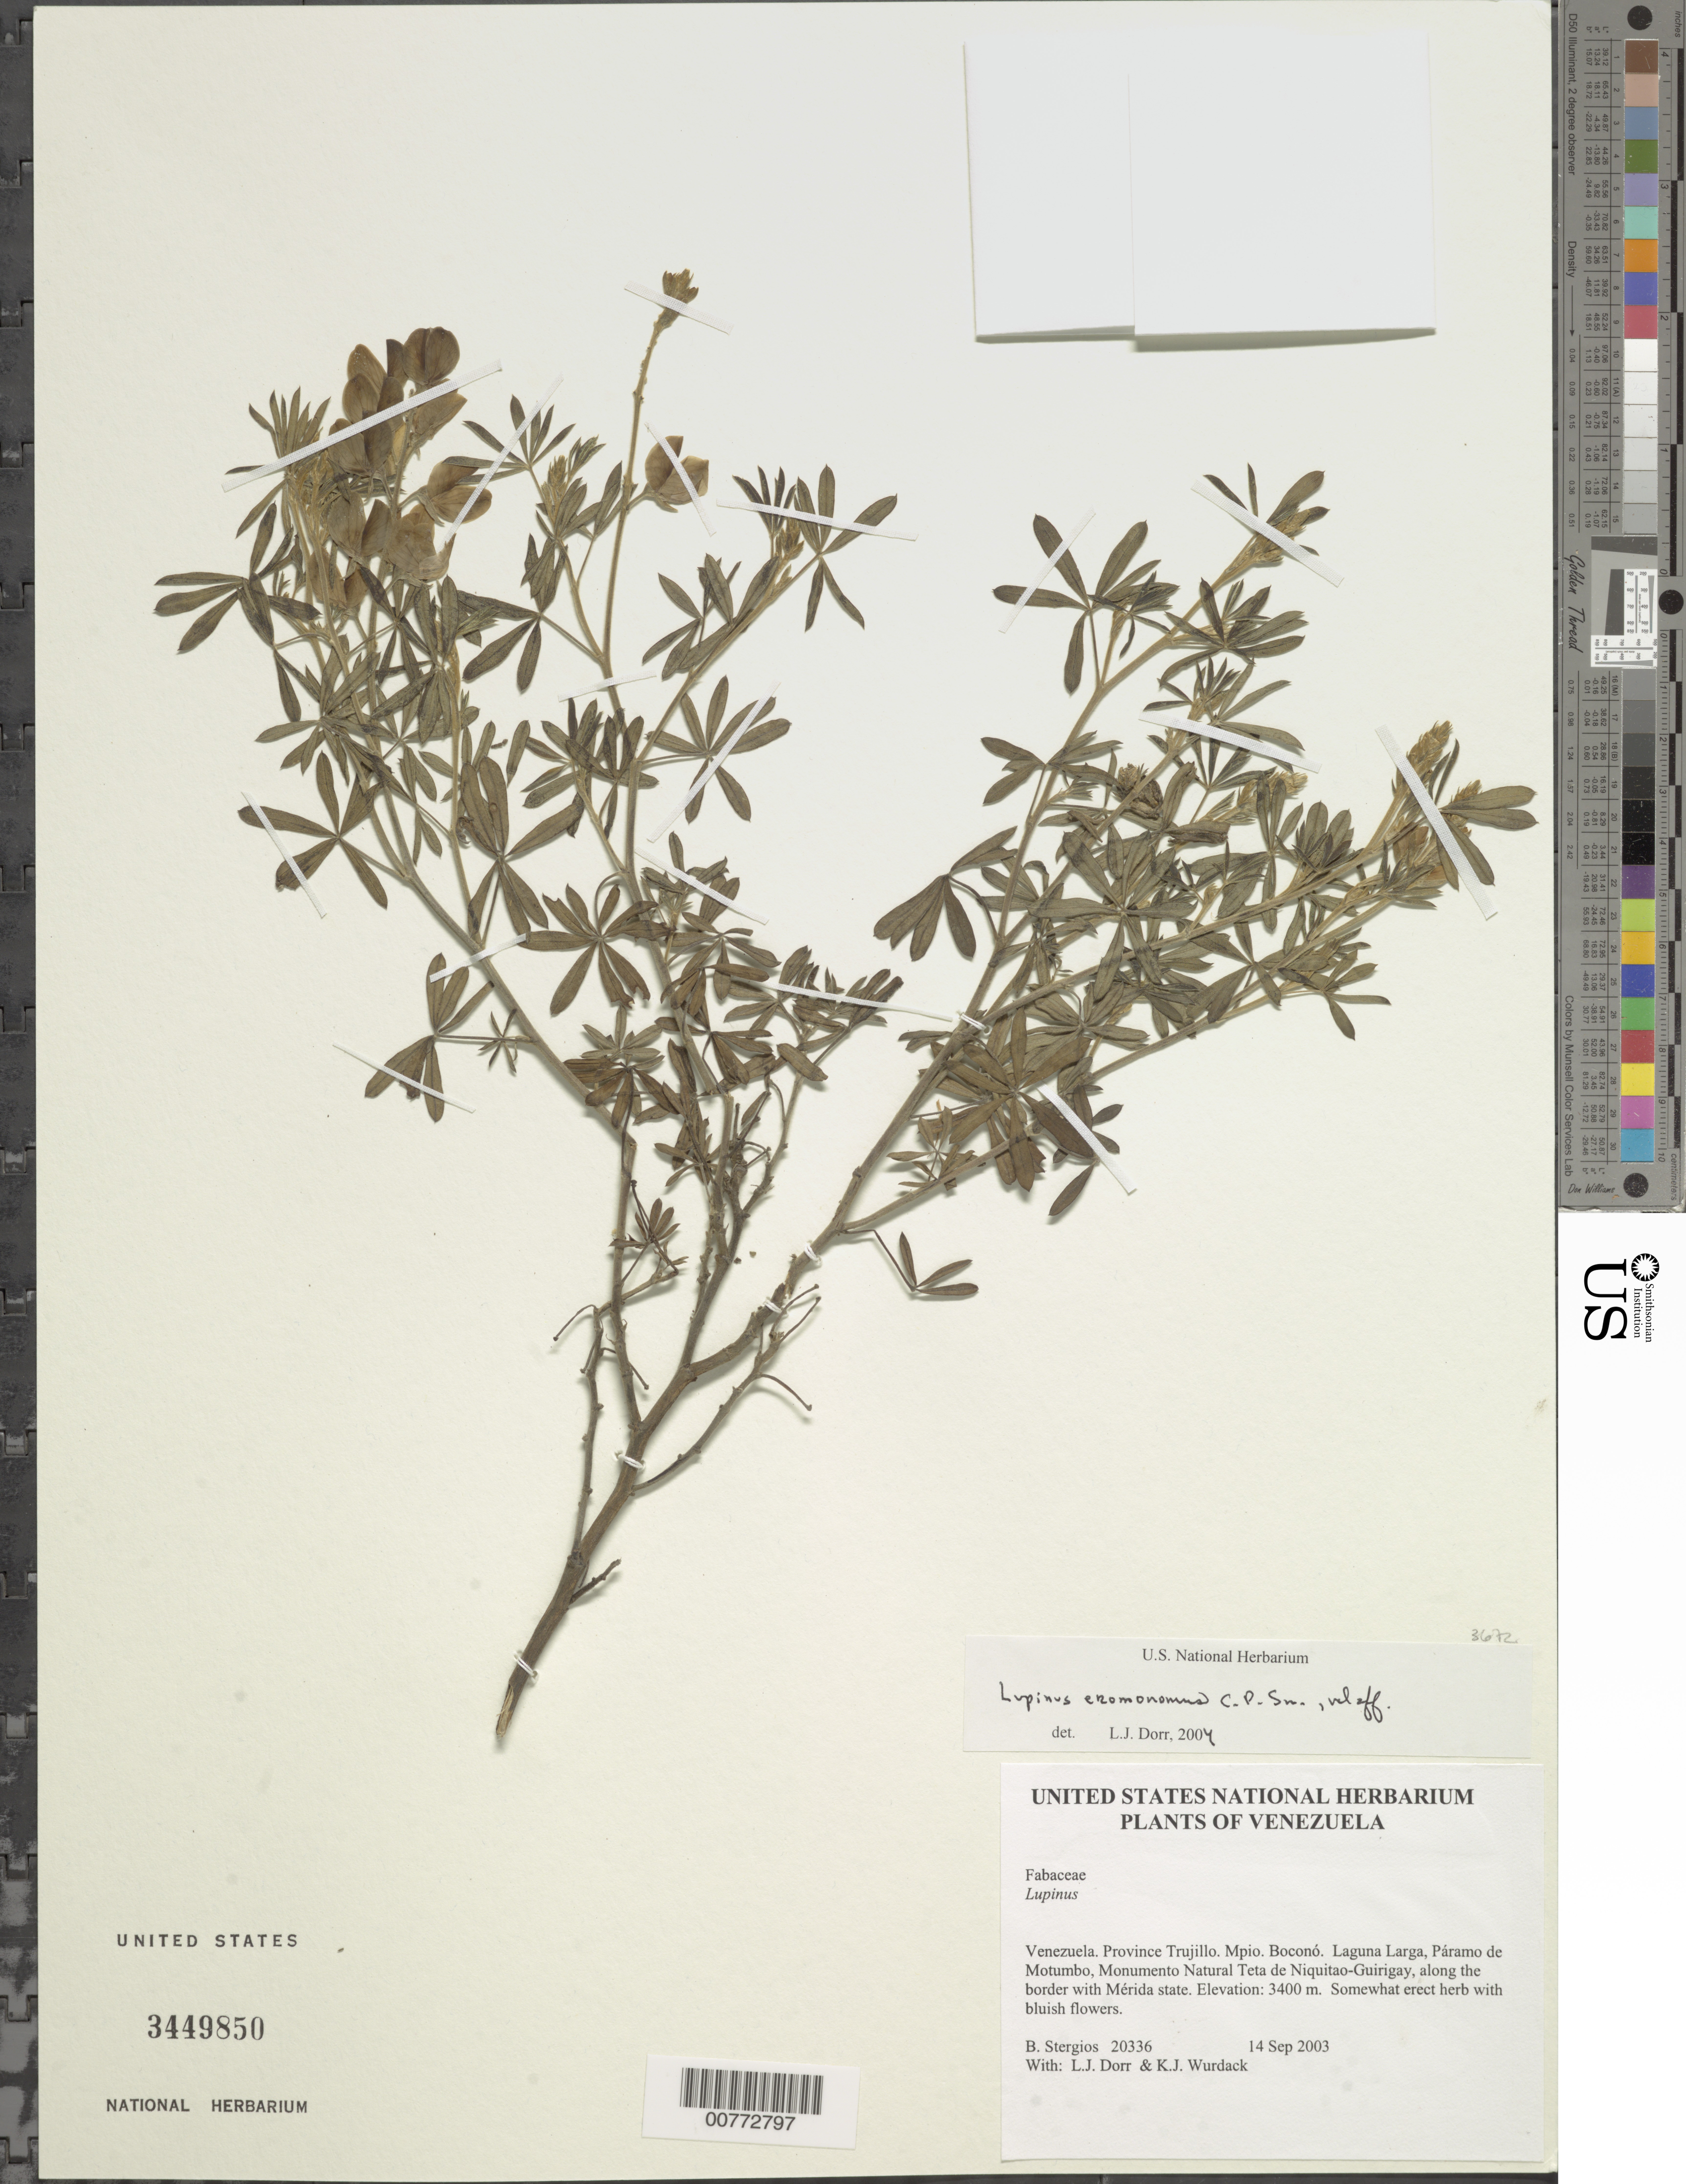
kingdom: Plantae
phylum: Tracheophyta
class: Magnoliopsida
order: Fabales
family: Fabaceae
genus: Lupinus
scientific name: Lupinus eremonomus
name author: C.P. Sm.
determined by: Dorr, L. J., (BOT), Smithsonian Institution - National Museum of Natural History (UNITED STATES)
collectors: B. G. Stergios, L. J. Dorr & K. Wurdack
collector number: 20336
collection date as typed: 14 Sep 2003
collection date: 2003-09-14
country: Venezuela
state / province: Trujillo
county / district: Boconó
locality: Laguna Larga, Páramo de Motumbo, Monumento Natural Teta de Niquitao-Guirigay, along the border with Mérida state.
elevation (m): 3400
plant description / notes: OXF, PORT, US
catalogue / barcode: US 3449850